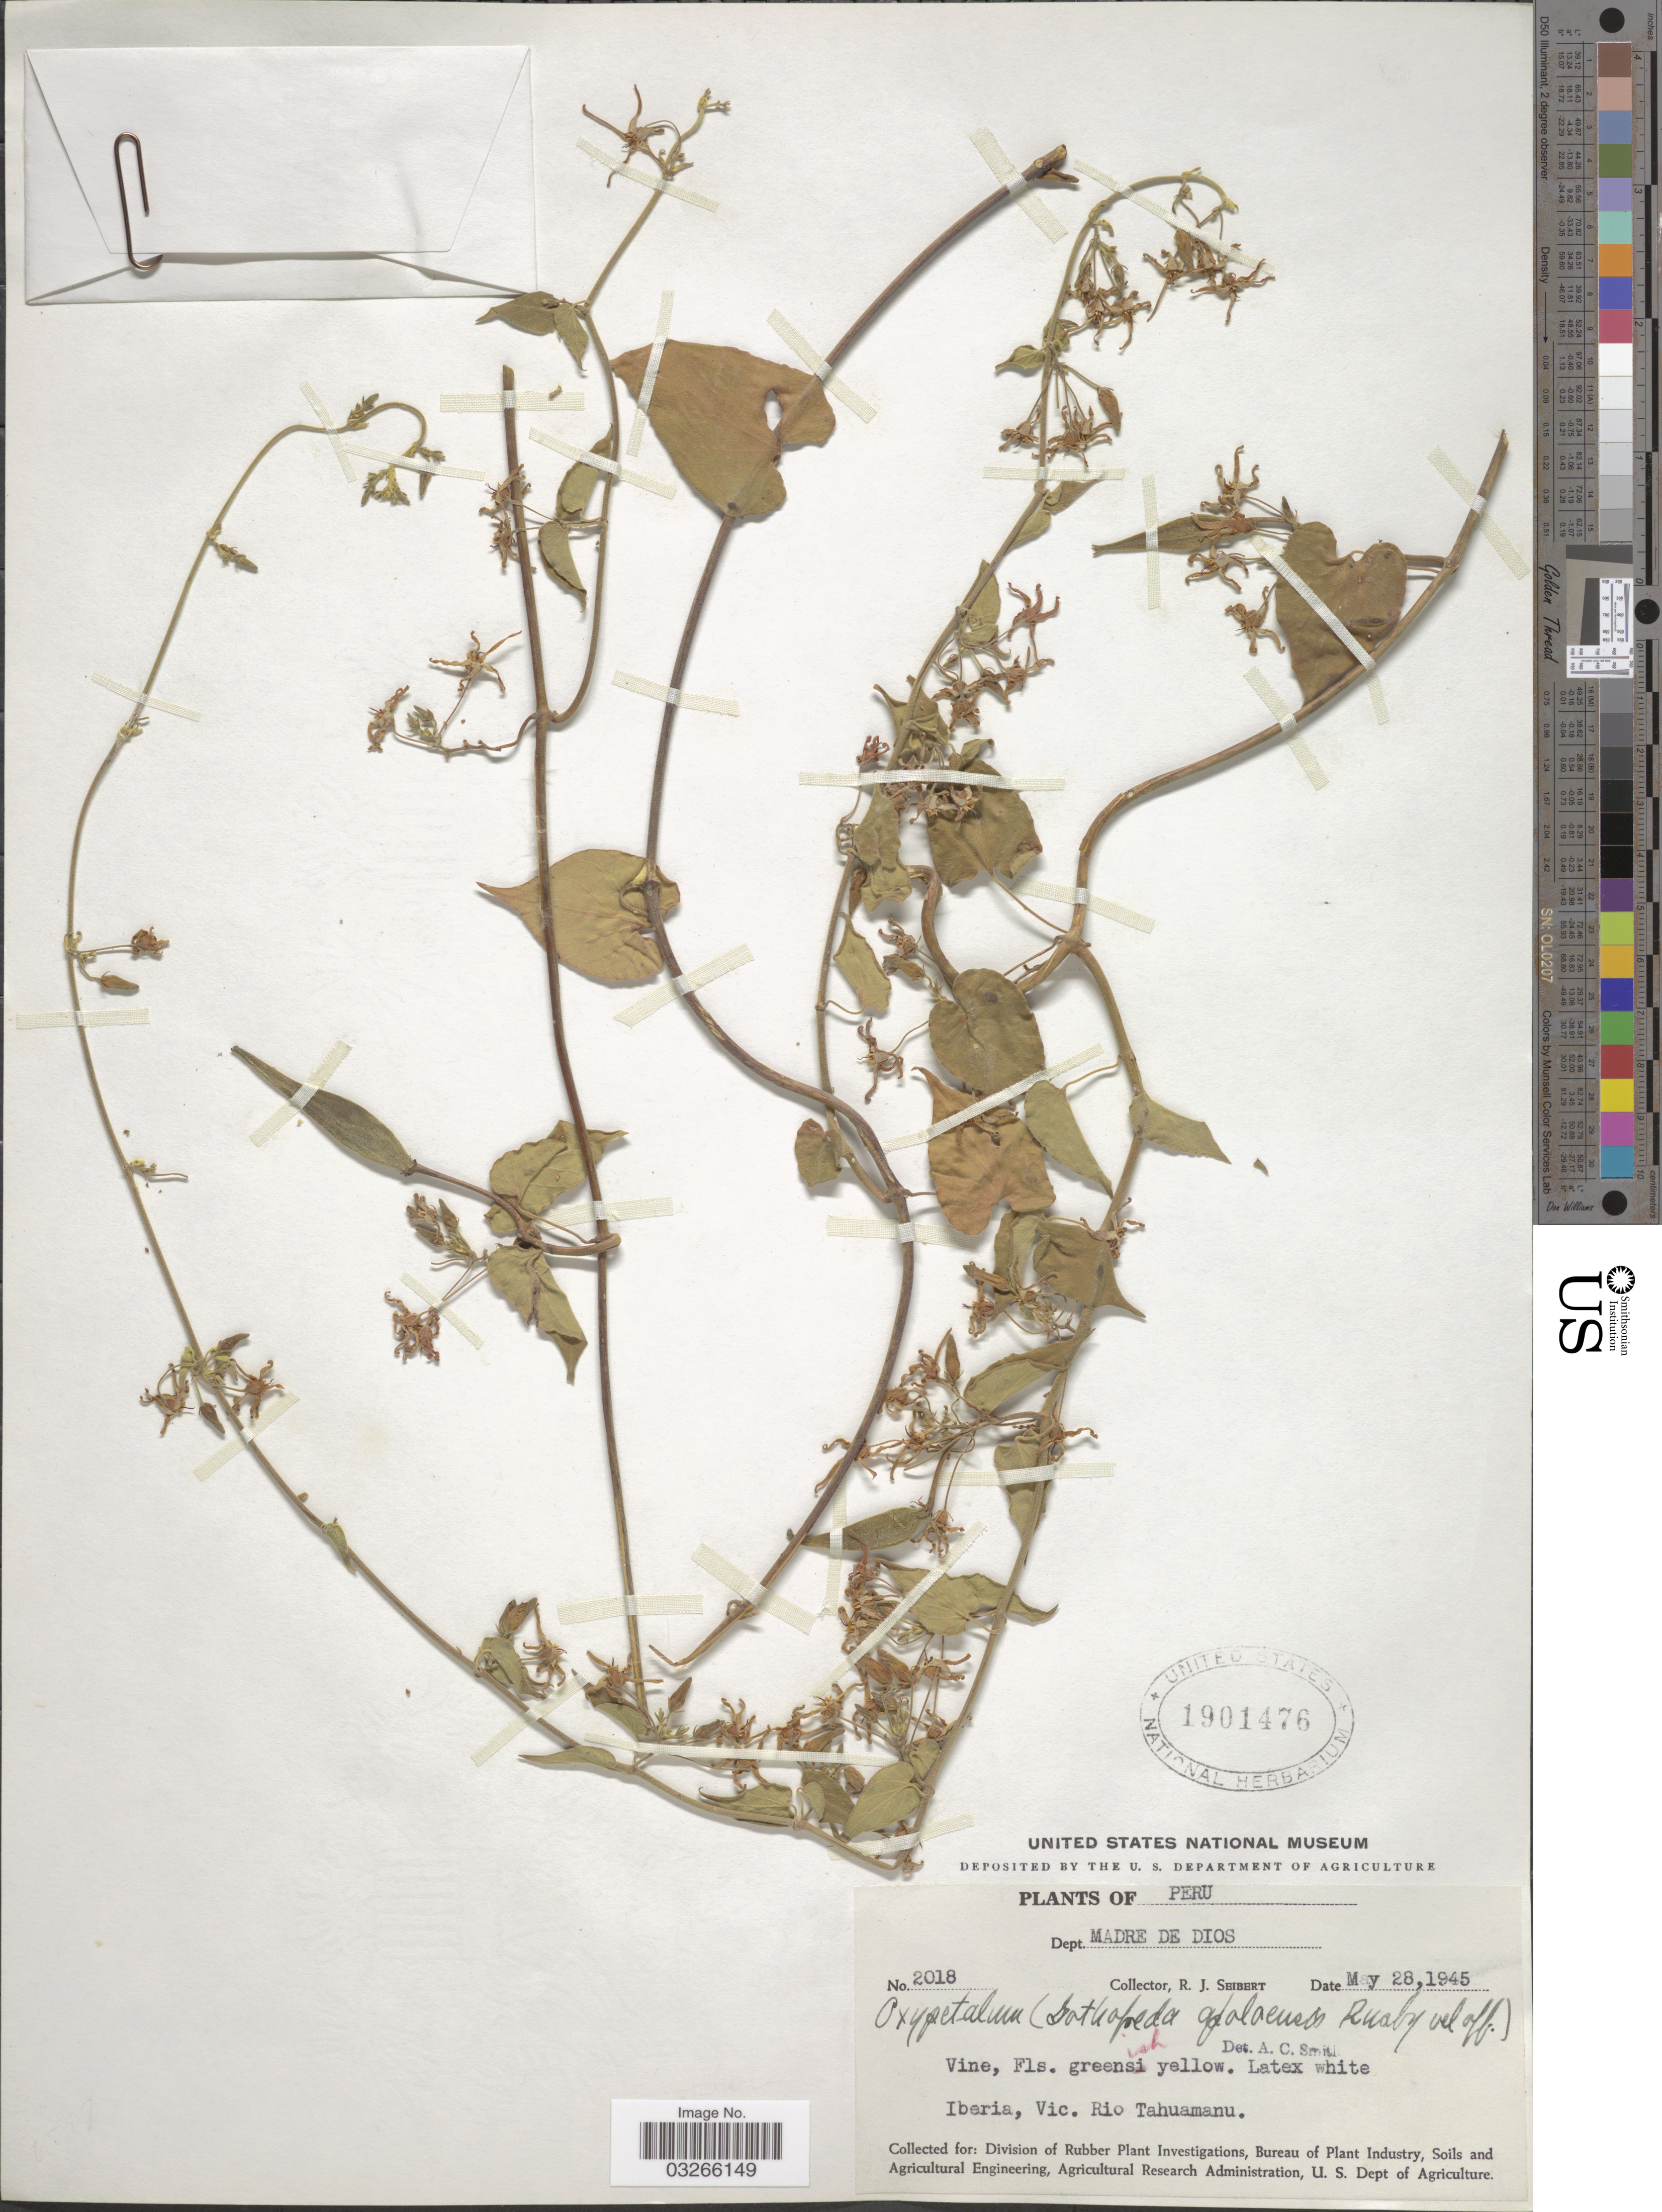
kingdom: Plantae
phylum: Tracheophyta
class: Magnoliopsida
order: Gentianales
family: Apocynaceae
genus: Oxypetalum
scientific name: Oxypetalum balansae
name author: Malme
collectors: R. J. Seibert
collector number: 2018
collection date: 1945-05-28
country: Peru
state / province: Madre de Dios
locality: Iberia, Vic. Rio Tahuamanu.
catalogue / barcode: US 1901476